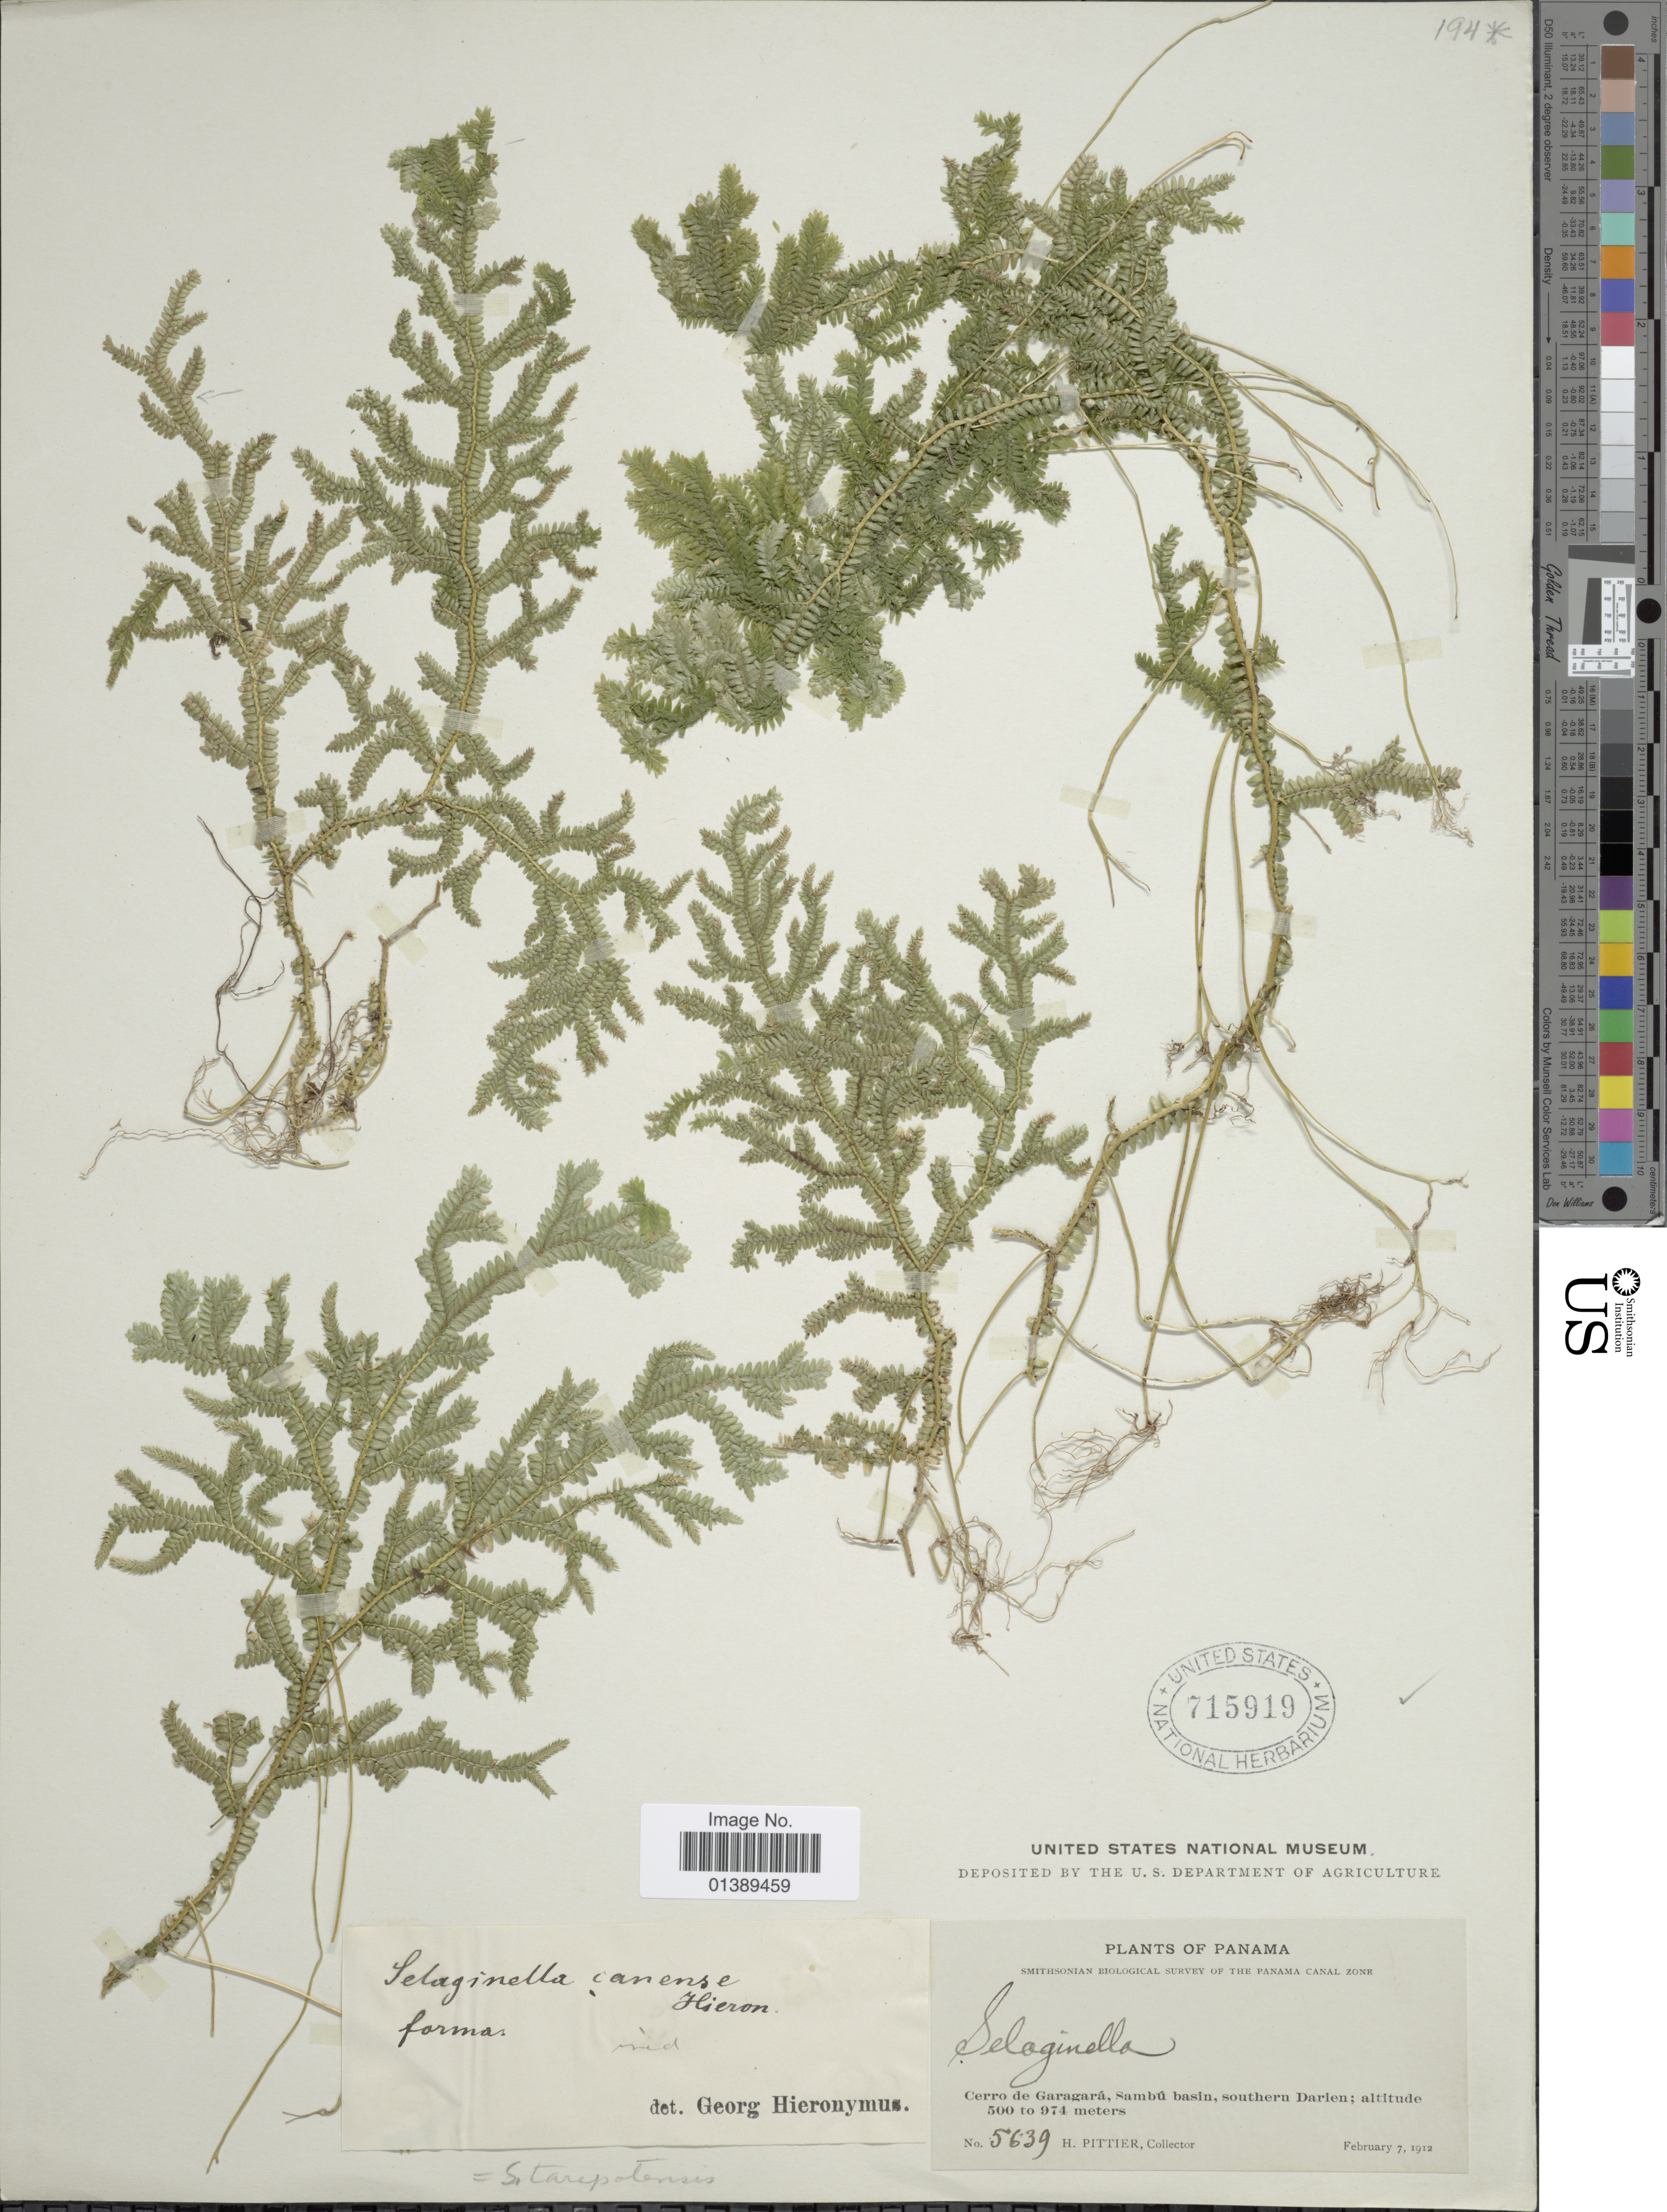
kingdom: Plantae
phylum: Tracheophyta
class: Lycopodiopsida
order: Selaginellales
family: Selaginellaceae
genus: Selaginella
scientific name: Selaginella tarapotensis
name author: Baker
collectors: H. F. Pittier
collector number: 5639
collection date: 1912-02-07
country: Panama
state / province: Darién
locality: Cerro d Garagará, Sambú basin, southern Darien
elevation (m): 500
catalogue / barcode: US 715919